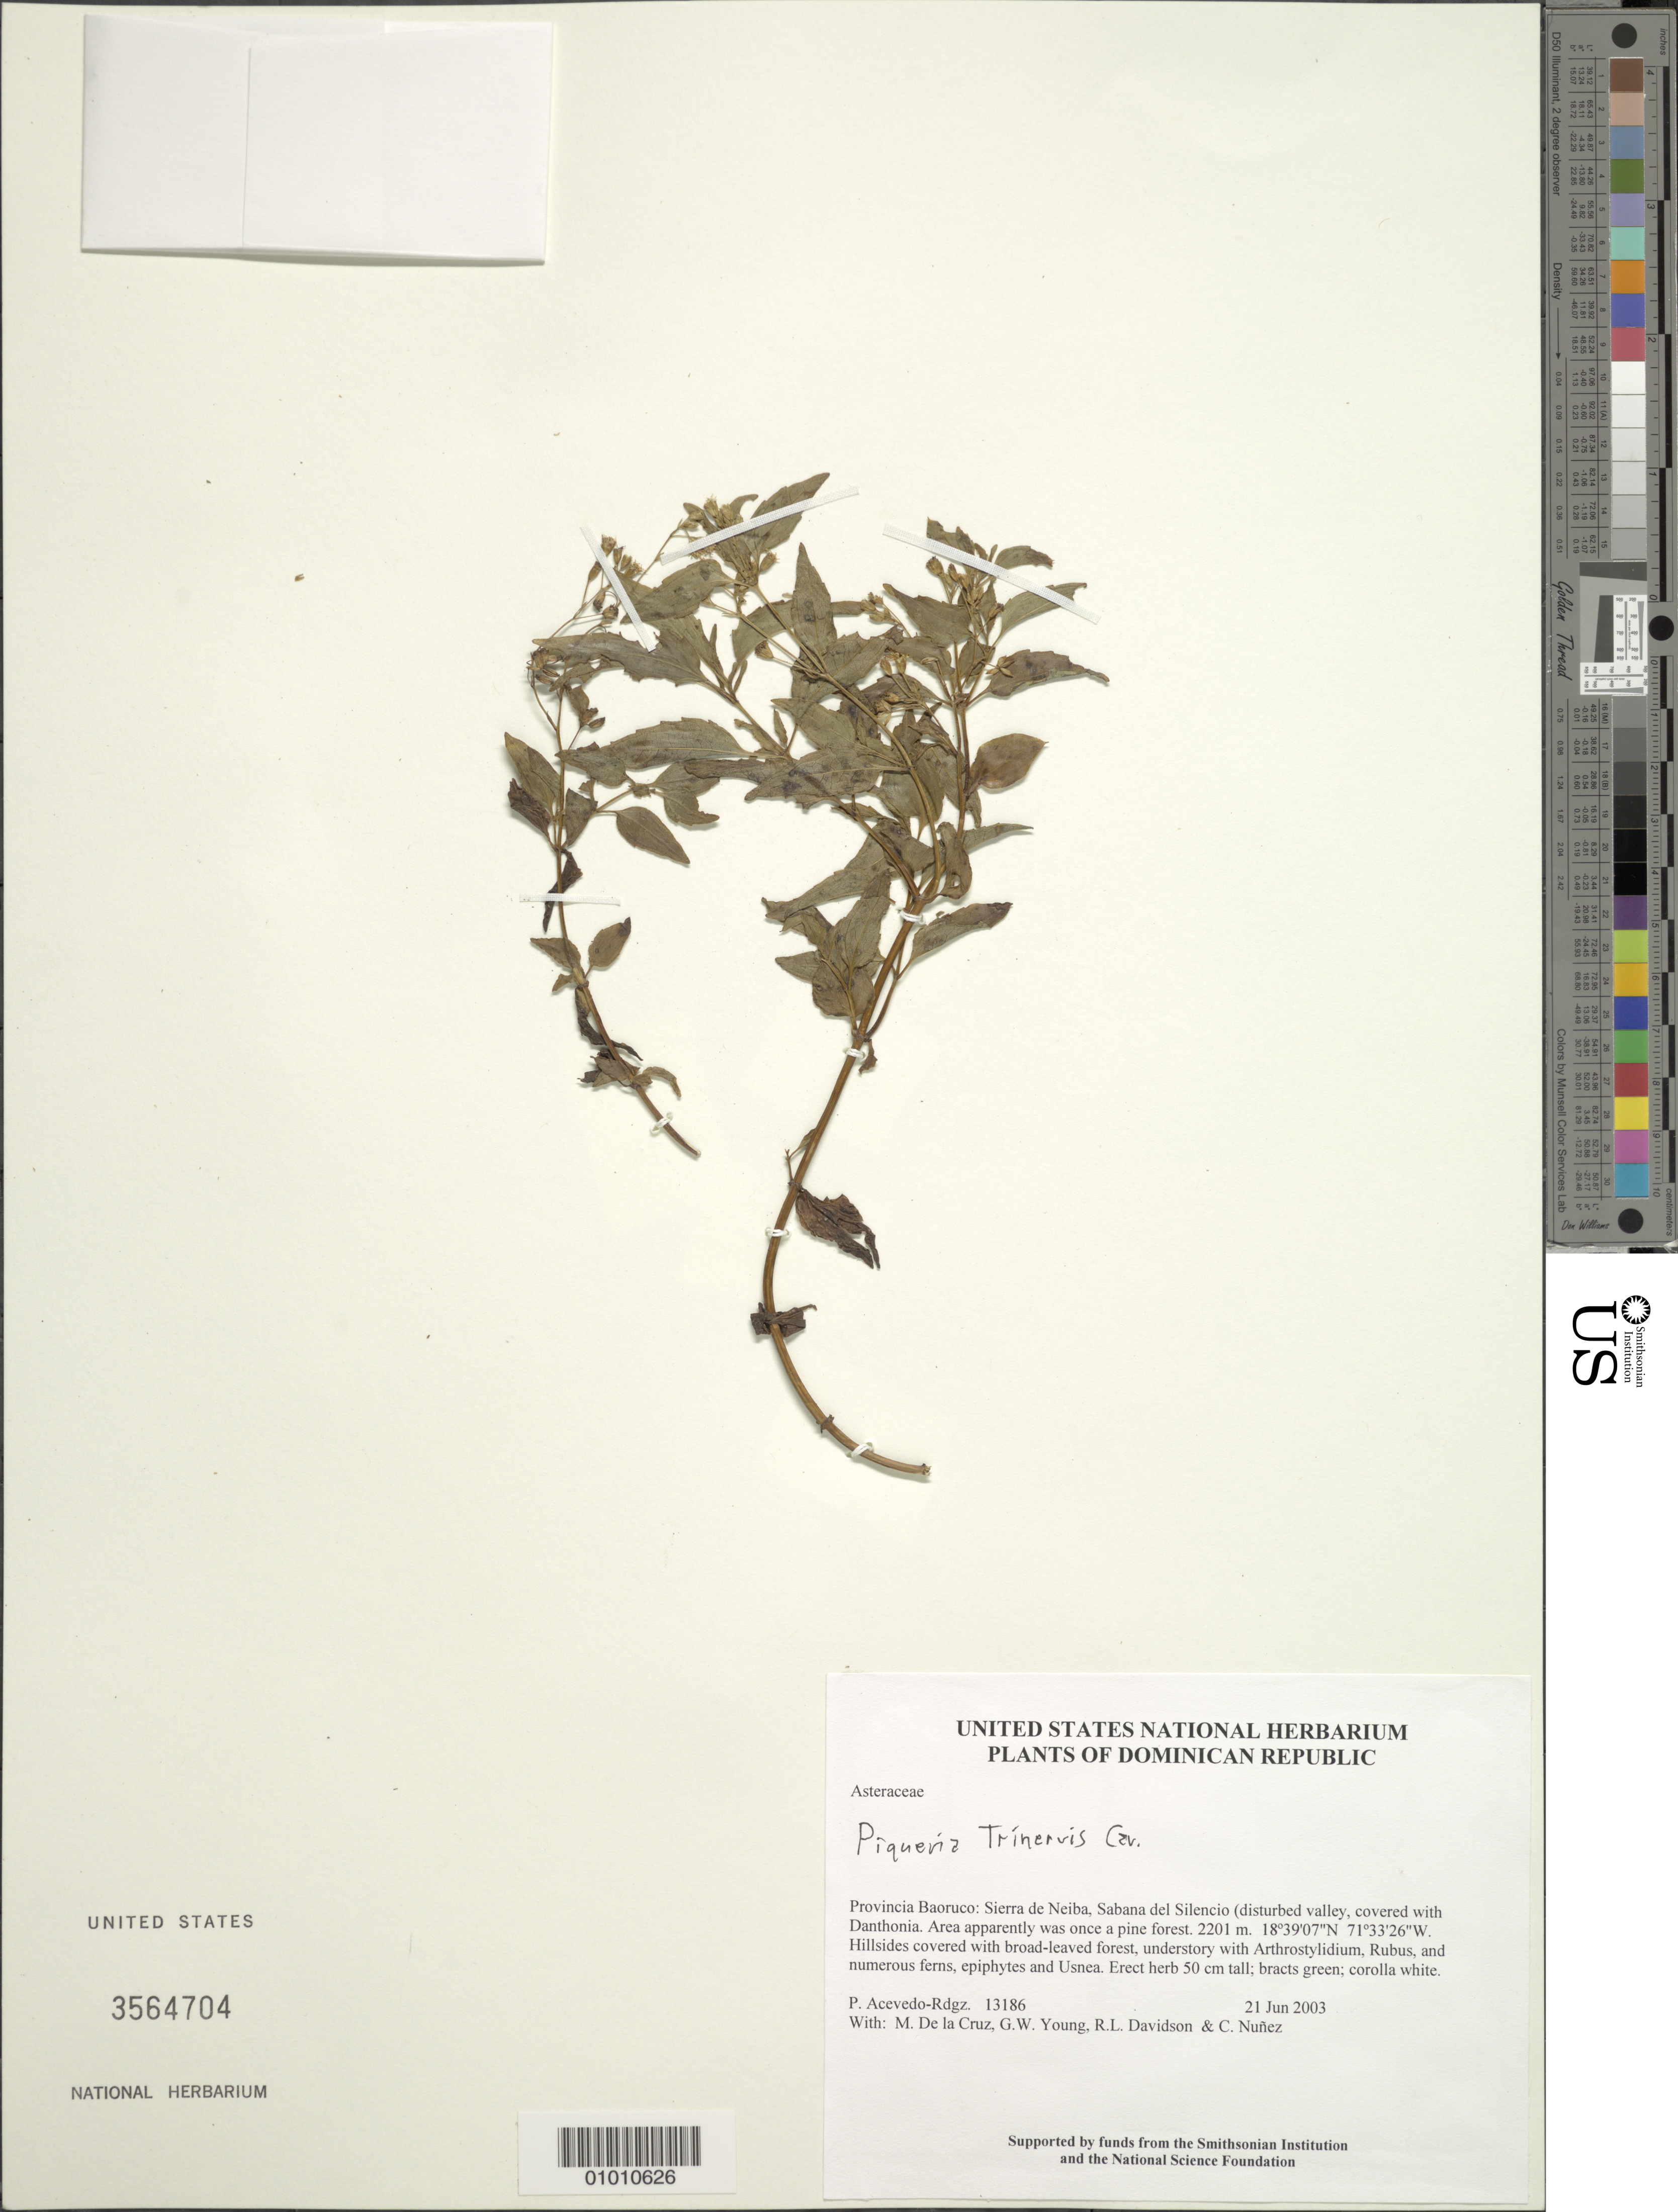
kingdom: Plantae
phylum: Tracheophyta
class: Magnoliopsida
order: Asterales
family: Asteraceae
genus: Piqueria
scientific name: Piqueria trinervia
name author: Cav.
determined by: Robinson, Harold E., (US)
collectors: P. Acevedo-Rodr., M. de la Cruz, J. Rawlins, G. Young, R. Davidson & C. Nunez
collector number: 13186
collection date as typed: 21 Jun 2003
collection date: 2003-06-21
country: Dominican Republic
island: Hispaniola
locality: Provincia Baoruco: Sierra de Neiba, Sabana del Silencio (disturbed valley, covered with Danthonia. Area apparently was once a pine forest.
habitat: Hillsides covered with broad-leaved forest, understory with Arthrostylidium, Rubus, and numerous ferns, epiphytes and Usnea.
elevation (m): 2201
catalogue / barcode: US 3564704